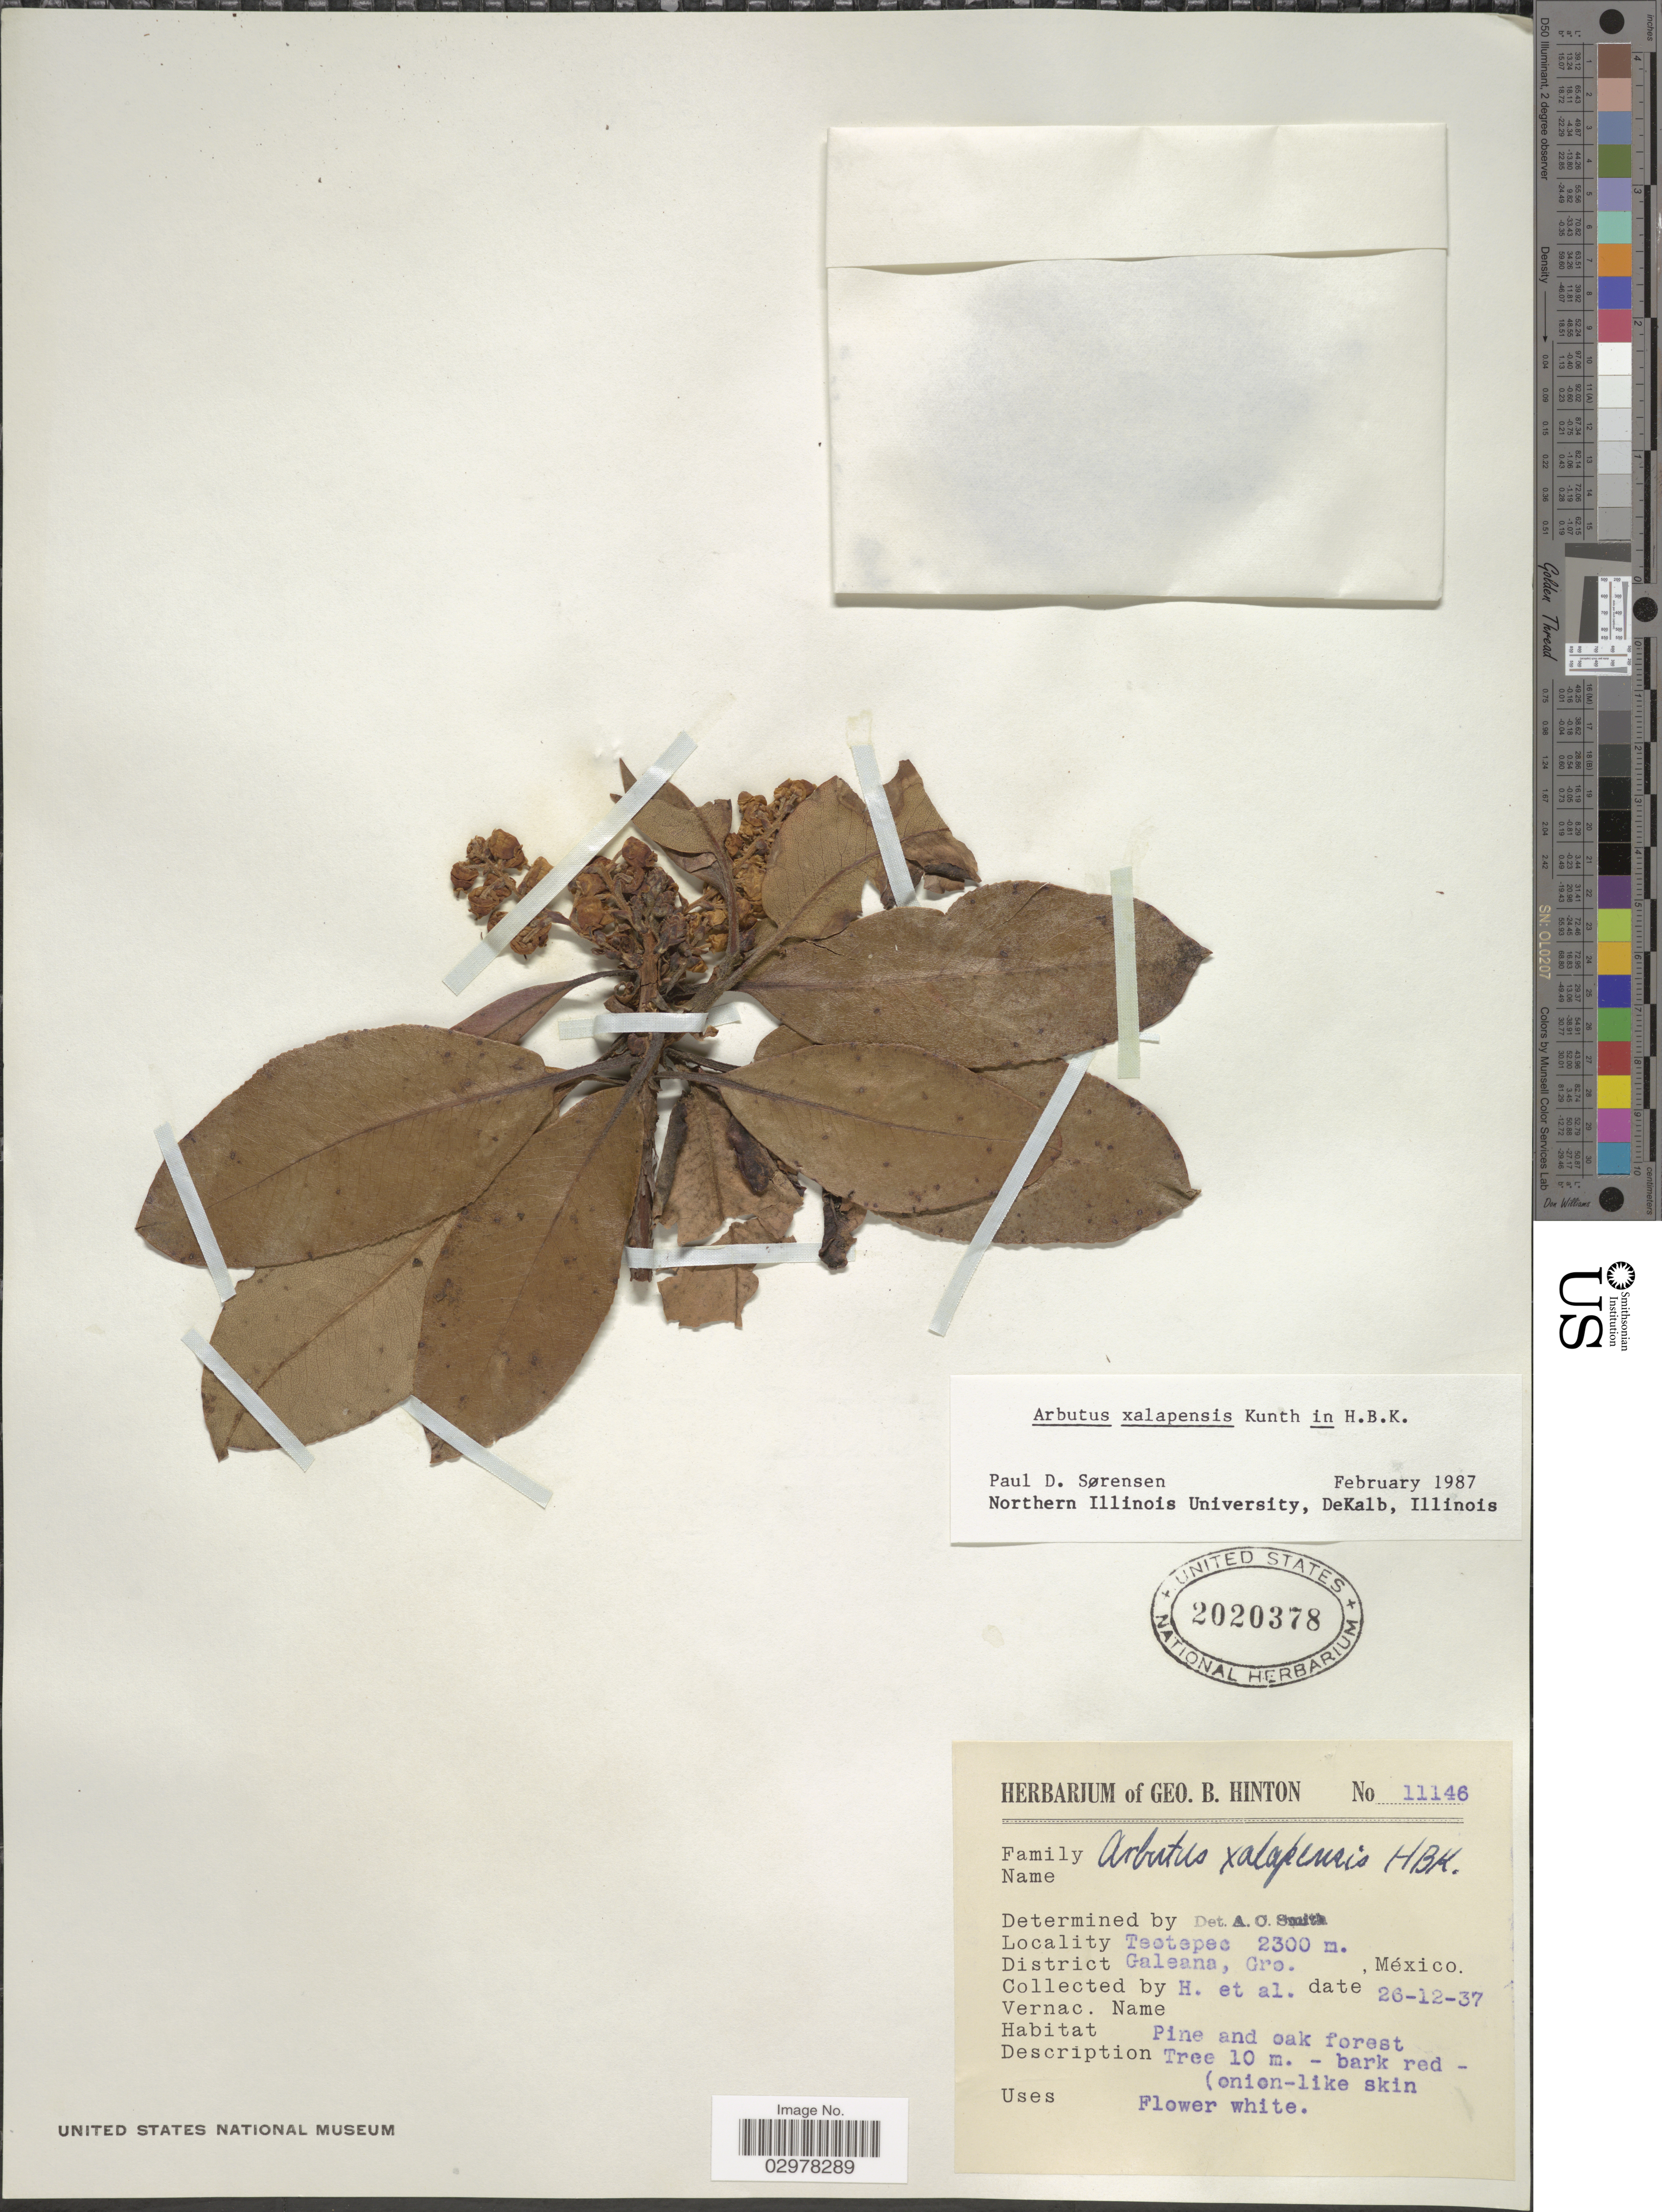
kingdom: Plantae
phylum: Tracheophyta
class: Magnoliopsida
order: Ericales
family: Ericaceae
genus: Arbutus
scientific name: Arbutus xalapensis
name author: Kunth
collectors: G. B. Hinton & et al.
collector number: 11146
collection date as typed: Transcribed d/m/y: 26/12/37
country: Mexico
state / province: Guerrero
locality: Teotepec , District Galeana.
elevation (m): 2300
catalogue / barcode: US 2020378